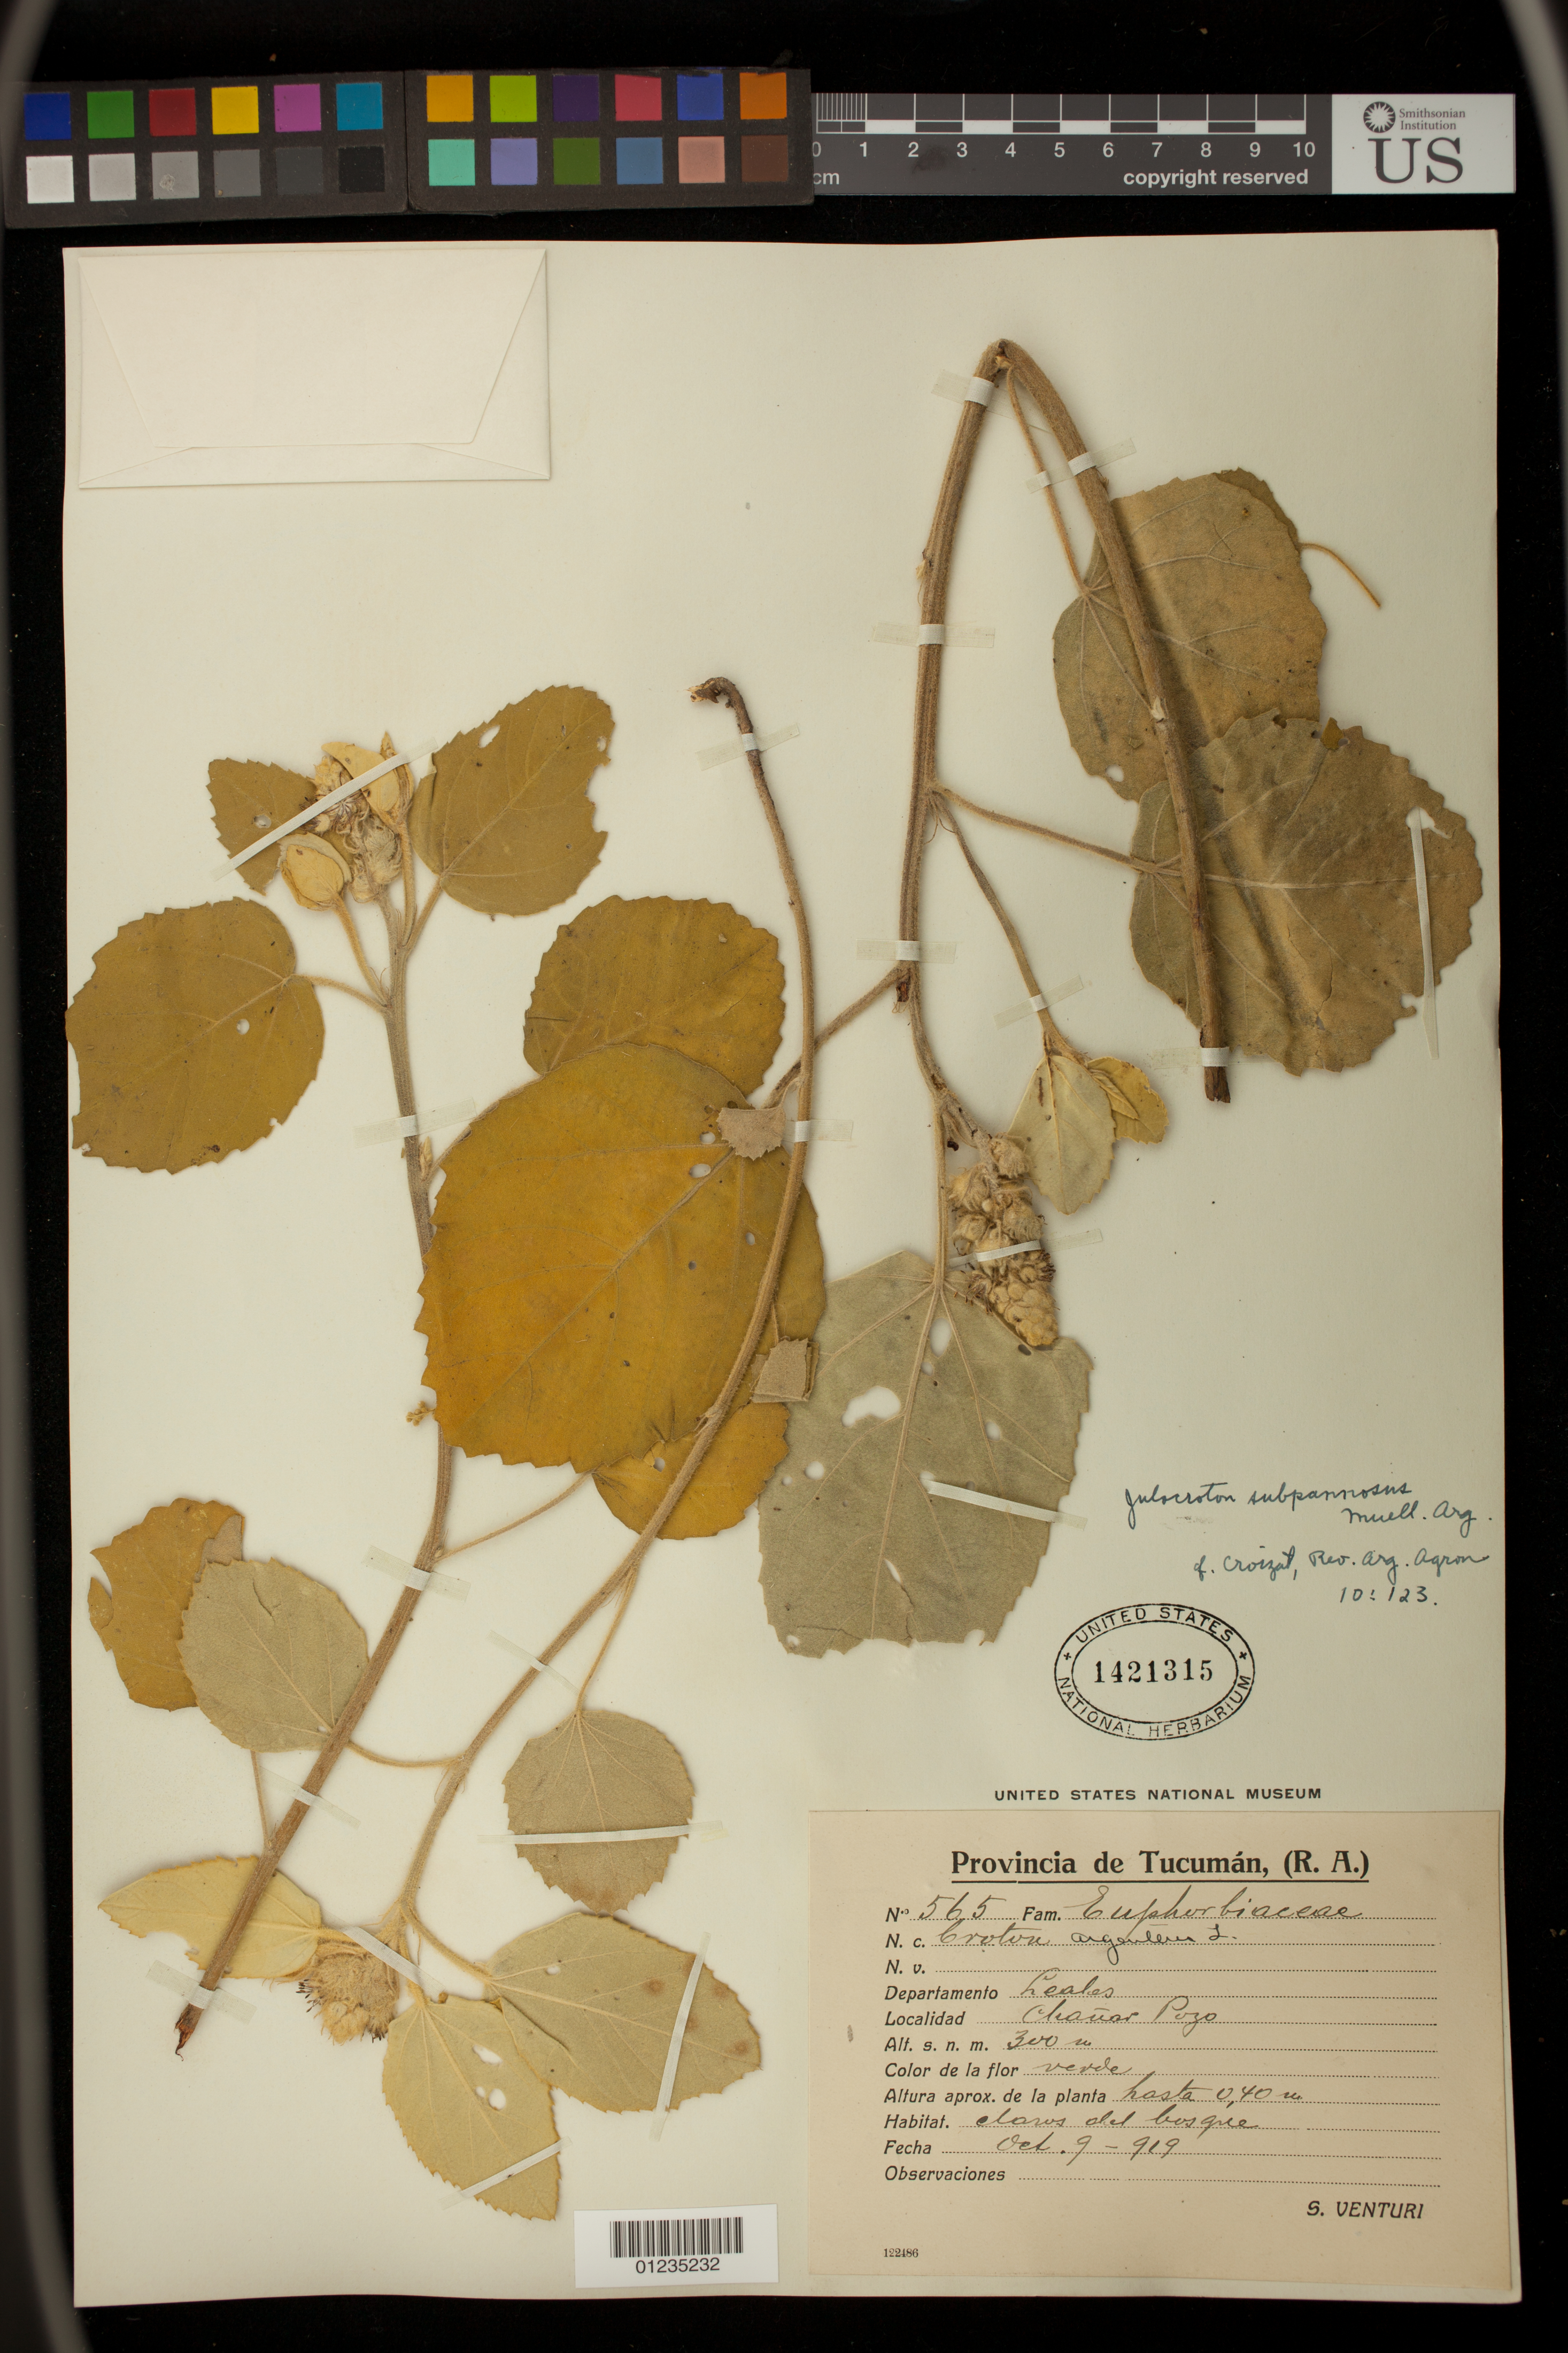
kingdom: Plantae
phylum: Tracheophyta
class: Magnoliopsida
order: Malpighiales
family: Euphorbiaceae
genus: Julocroton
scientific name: Julocroton subpannosus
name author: Müll. Arg.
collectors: S. Venturi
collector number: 565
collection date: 1919-10-09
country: Argentina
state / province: Tucumán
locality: Leales.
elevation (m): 300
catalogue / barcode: US 1421315